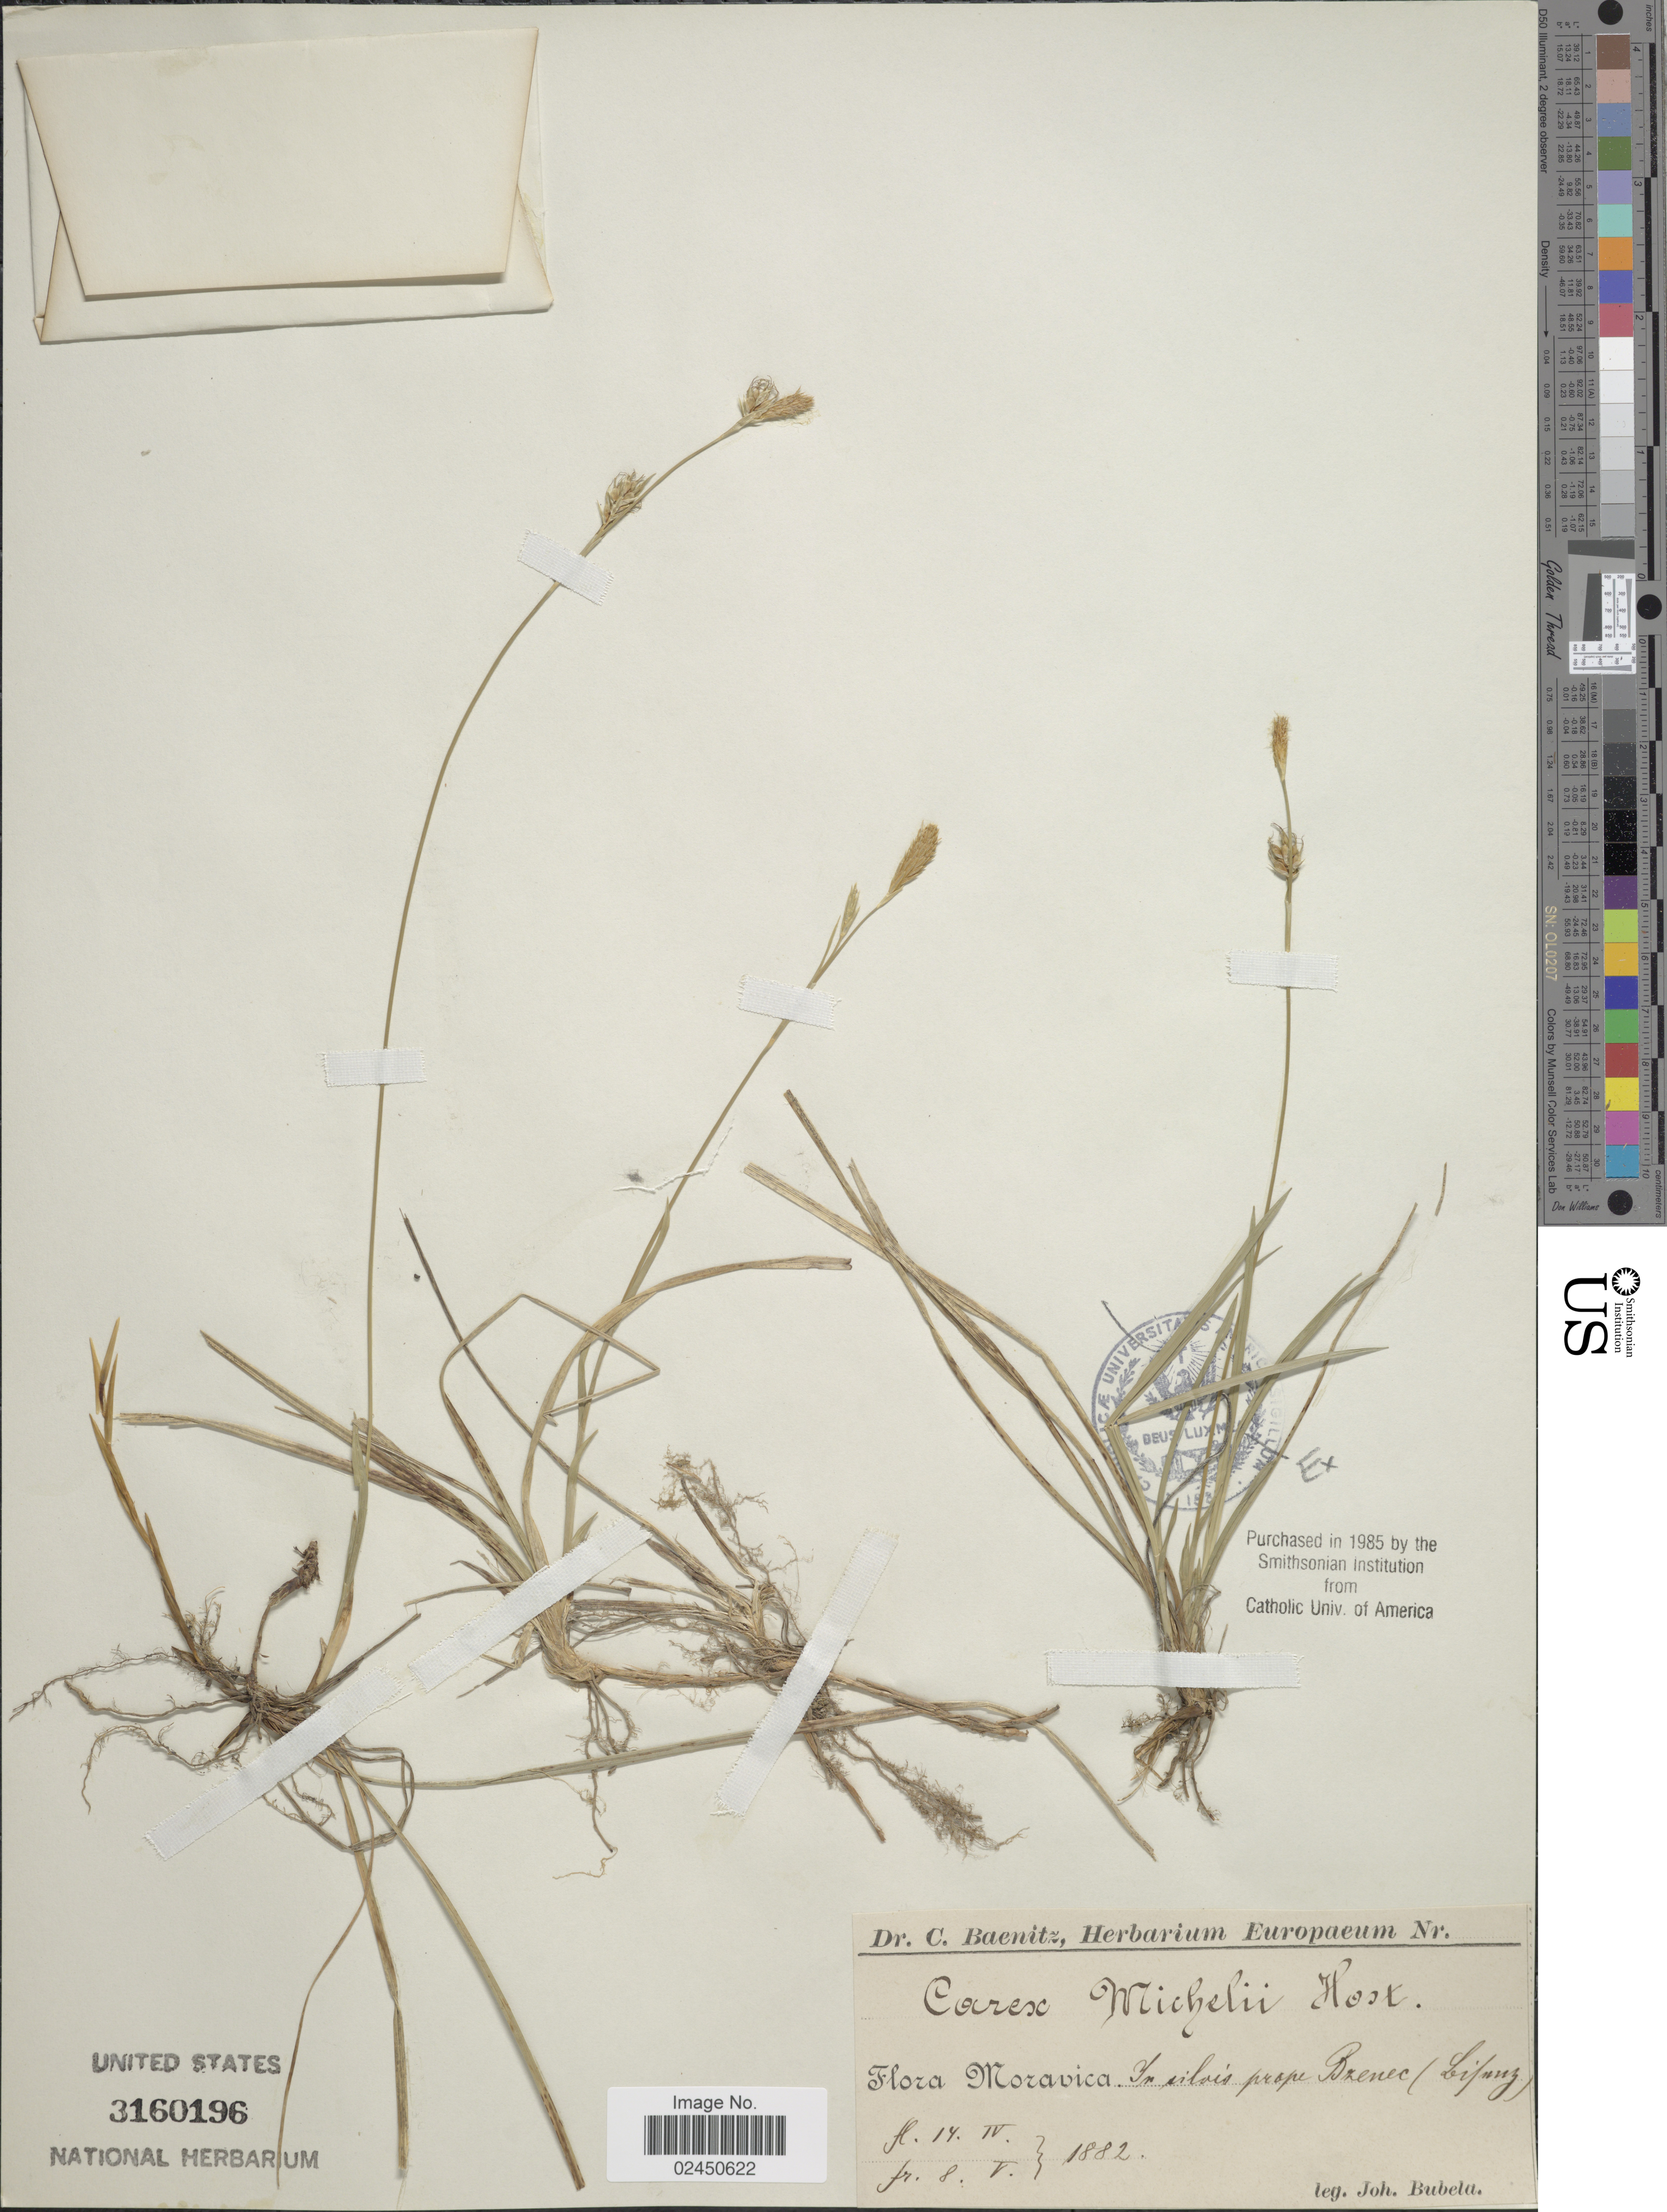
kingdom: Plantae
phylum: Tracheophyta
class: Liliopsida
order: Poales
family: Cyperaceae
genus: Carex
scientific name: Carex michelii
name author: Host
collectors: J. Bubela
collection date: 1882-04-14/1882-05-08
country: Czechia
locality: Moravica. In silvis prope Bzenec (Lifmuz [interpreted])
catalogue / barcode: US 3160196